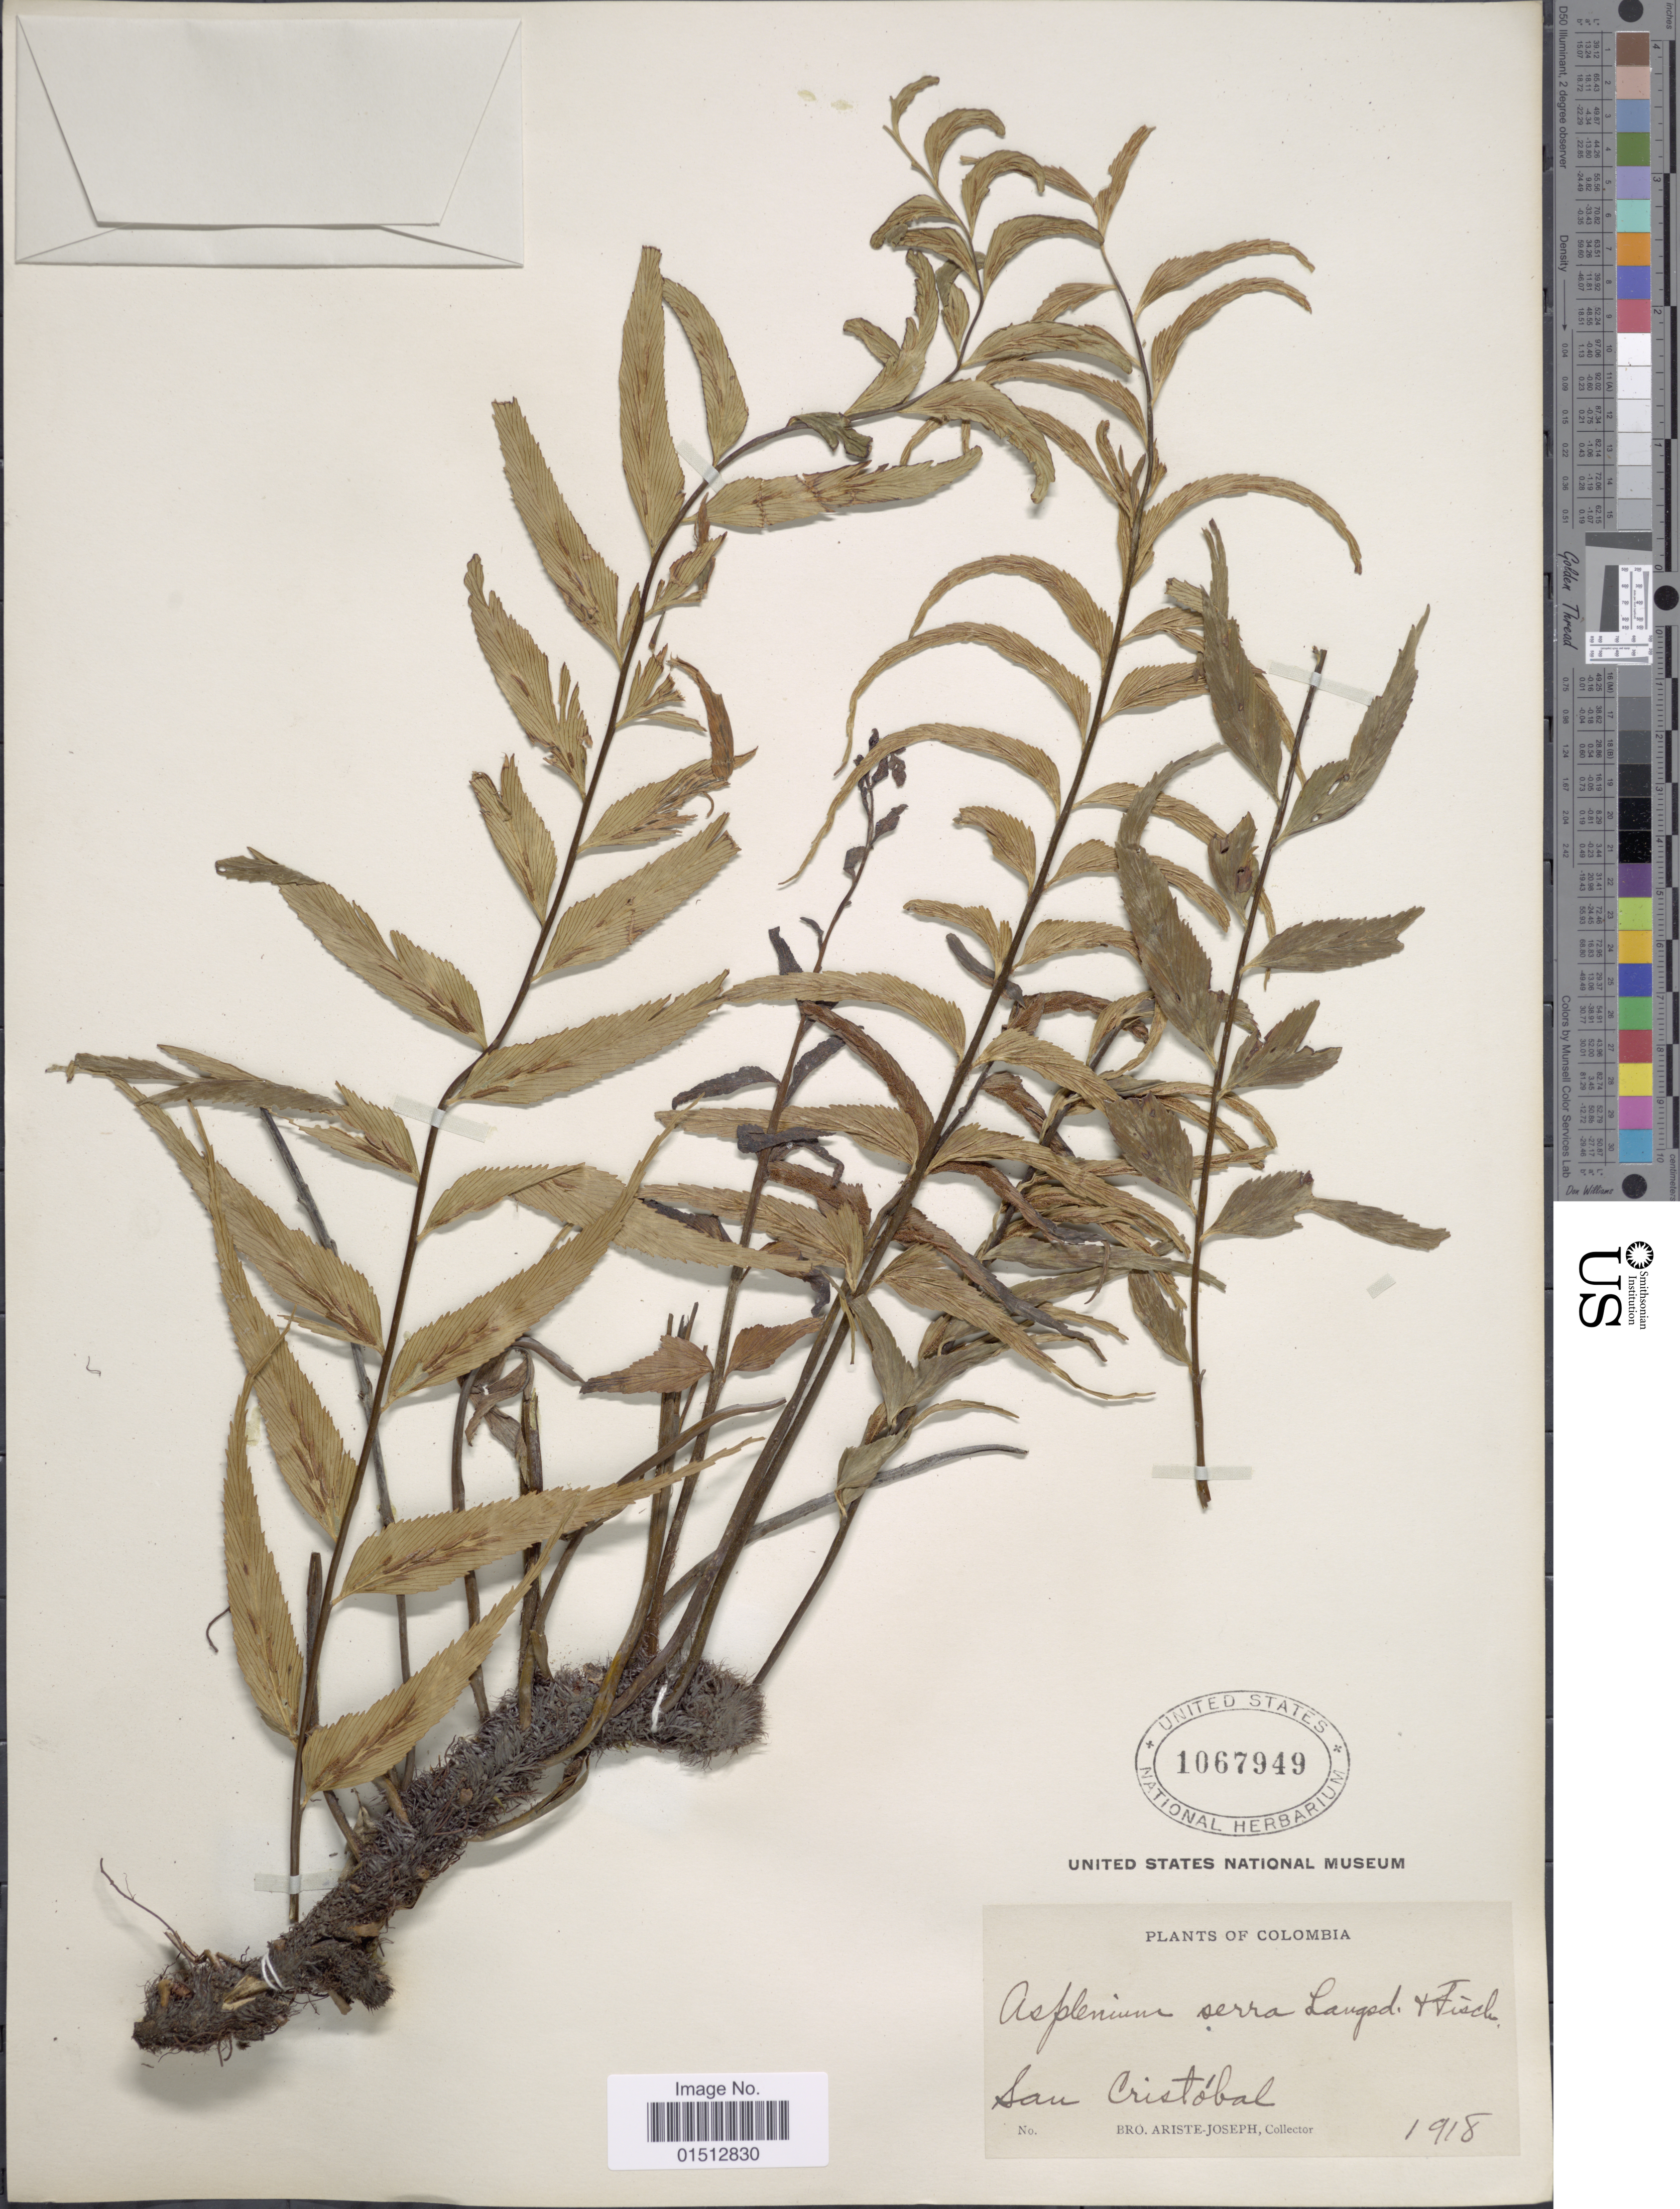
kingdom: Plantae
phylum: Tracheophyta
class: Polypodiopsida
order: Polypodiales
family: Aspleniaceae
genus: Asplenium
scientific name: Asplenium serra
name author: Langsd. & Fisch.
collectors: Bro. Ariste-Joseph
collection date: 1918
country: Colombia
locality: Colombia, San Cristobal.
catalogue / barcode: US 1067949